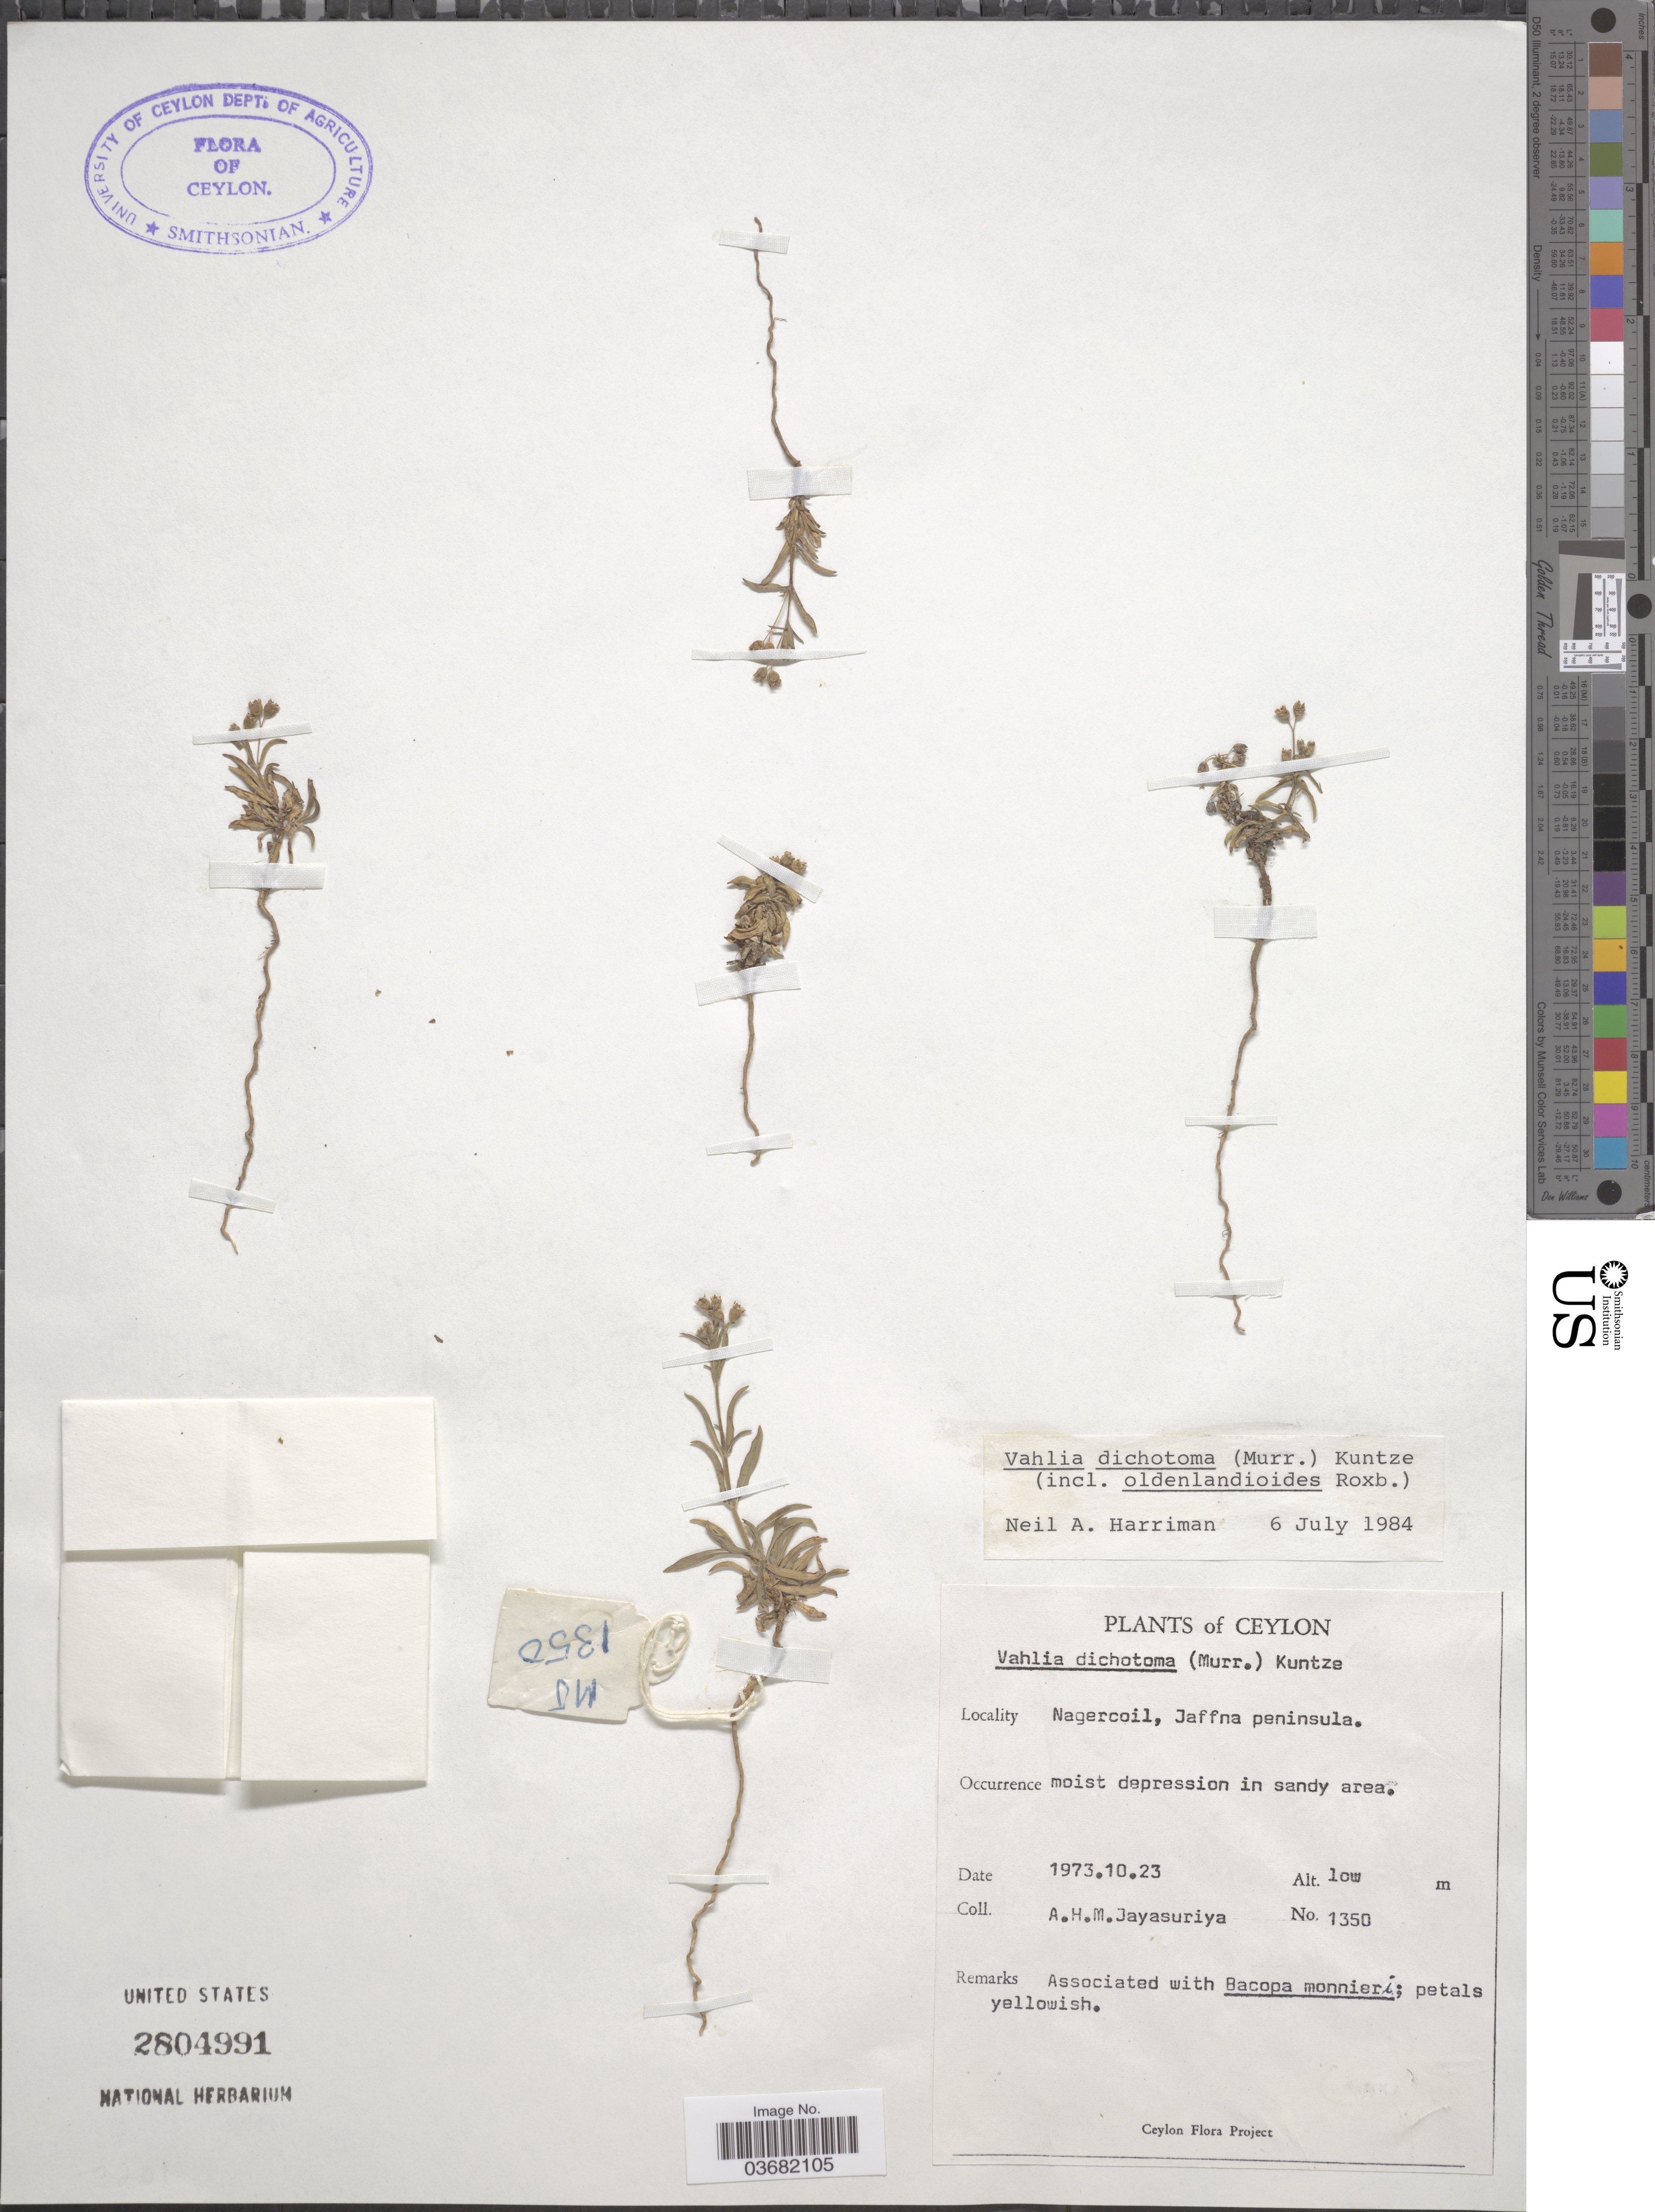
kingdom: Plantae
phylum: Tracheophyta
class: Magnoliopsida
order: Vahliales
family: Vahliaceae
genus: Vahlia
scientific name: Vahlia dichotoma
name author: (Murray) Kuntze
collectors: A. H. Jayasuriya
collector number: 1350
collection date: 1973-10-23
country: Sri Lanka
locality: Ceylon. Nagercoil, Jaffna peninsula.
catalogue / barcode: US 2804991